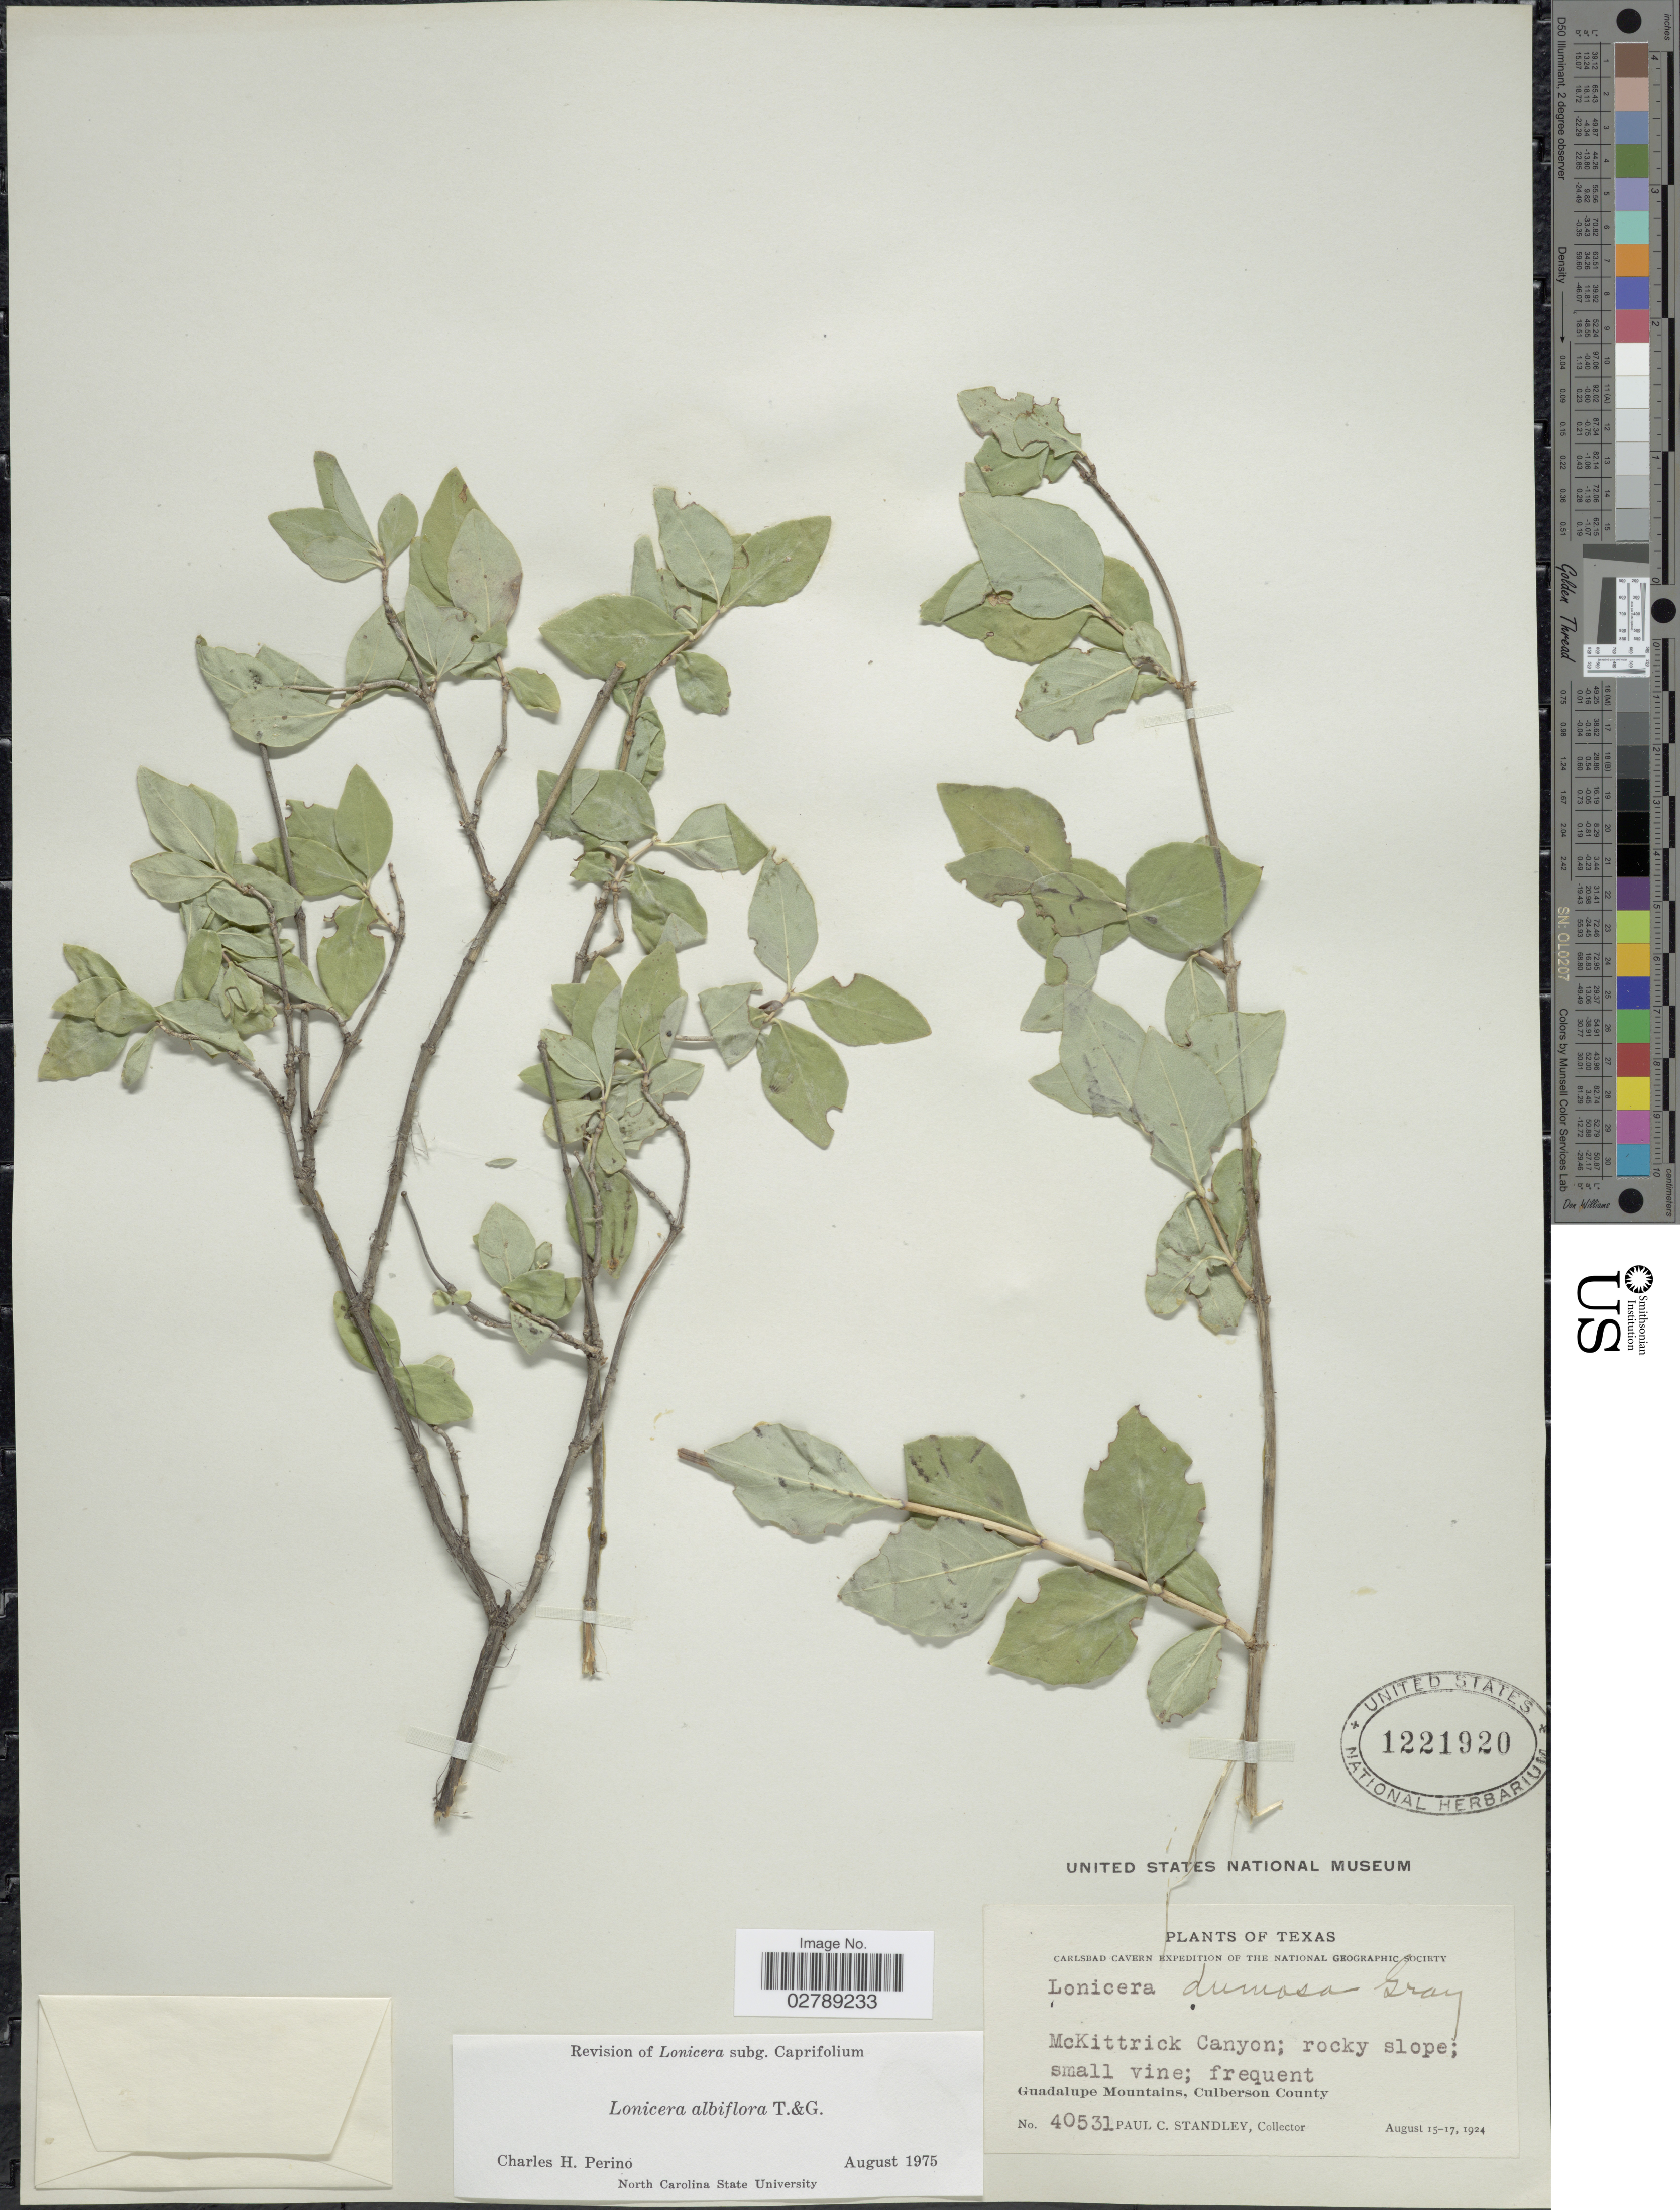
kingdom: Plantae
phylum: Tracheophyta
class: Magnoliopsida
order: Dipsacales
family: Caprifoliaceae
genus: Lonicera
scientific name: Lonicera dumosa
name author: A. Gray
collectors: P. C. Standley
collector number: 40531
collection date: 1924-08-15/1924-08-17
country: United States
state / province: Texas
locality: McKittrick Canyon. Guadalupe Mountains, Culberson County.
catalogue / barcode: US 1221920